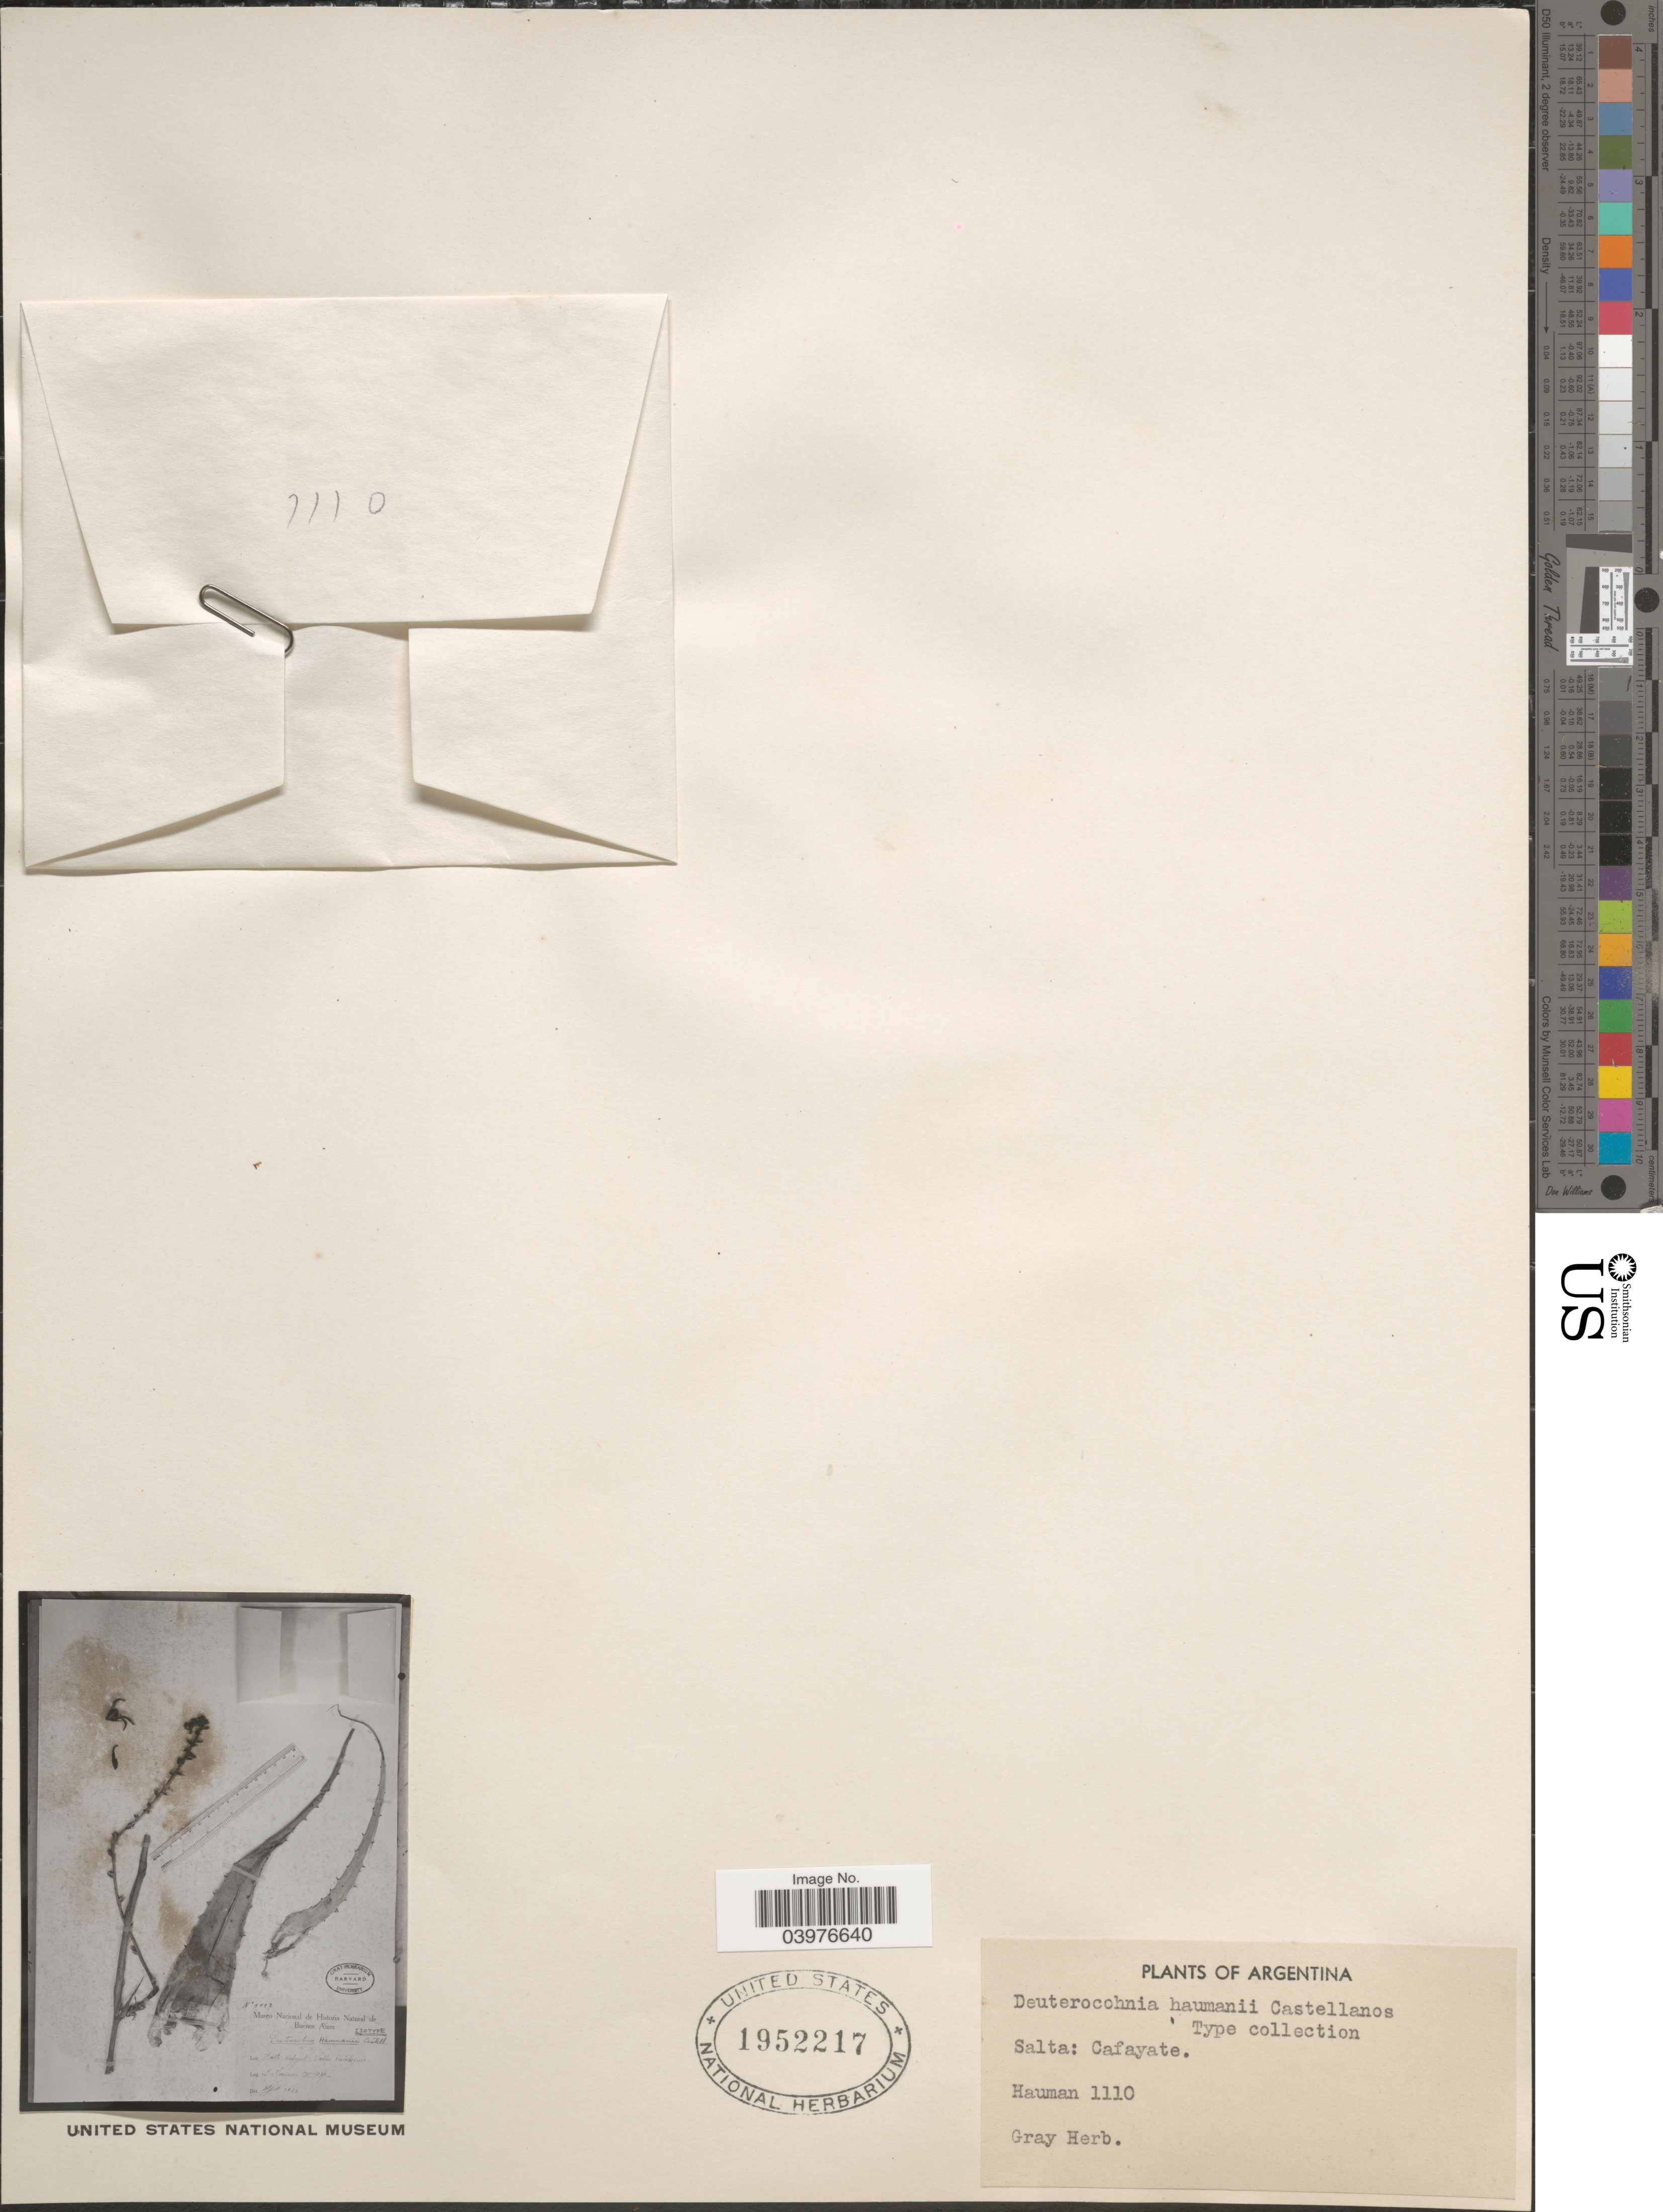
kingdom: Plantae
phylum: Tracheophyta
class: Liliopsida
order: Poales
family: Bromeliaceae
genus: Deuterocohnia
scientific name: Deuterocohnia haumanii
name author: A. Cast.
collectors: L. Hauman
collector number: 1110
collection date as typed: Transcribed d/m/y: /1/97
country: Argentina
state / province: Salta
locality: Cafayate. Valles Calchaquí.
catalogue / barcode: US 1952217